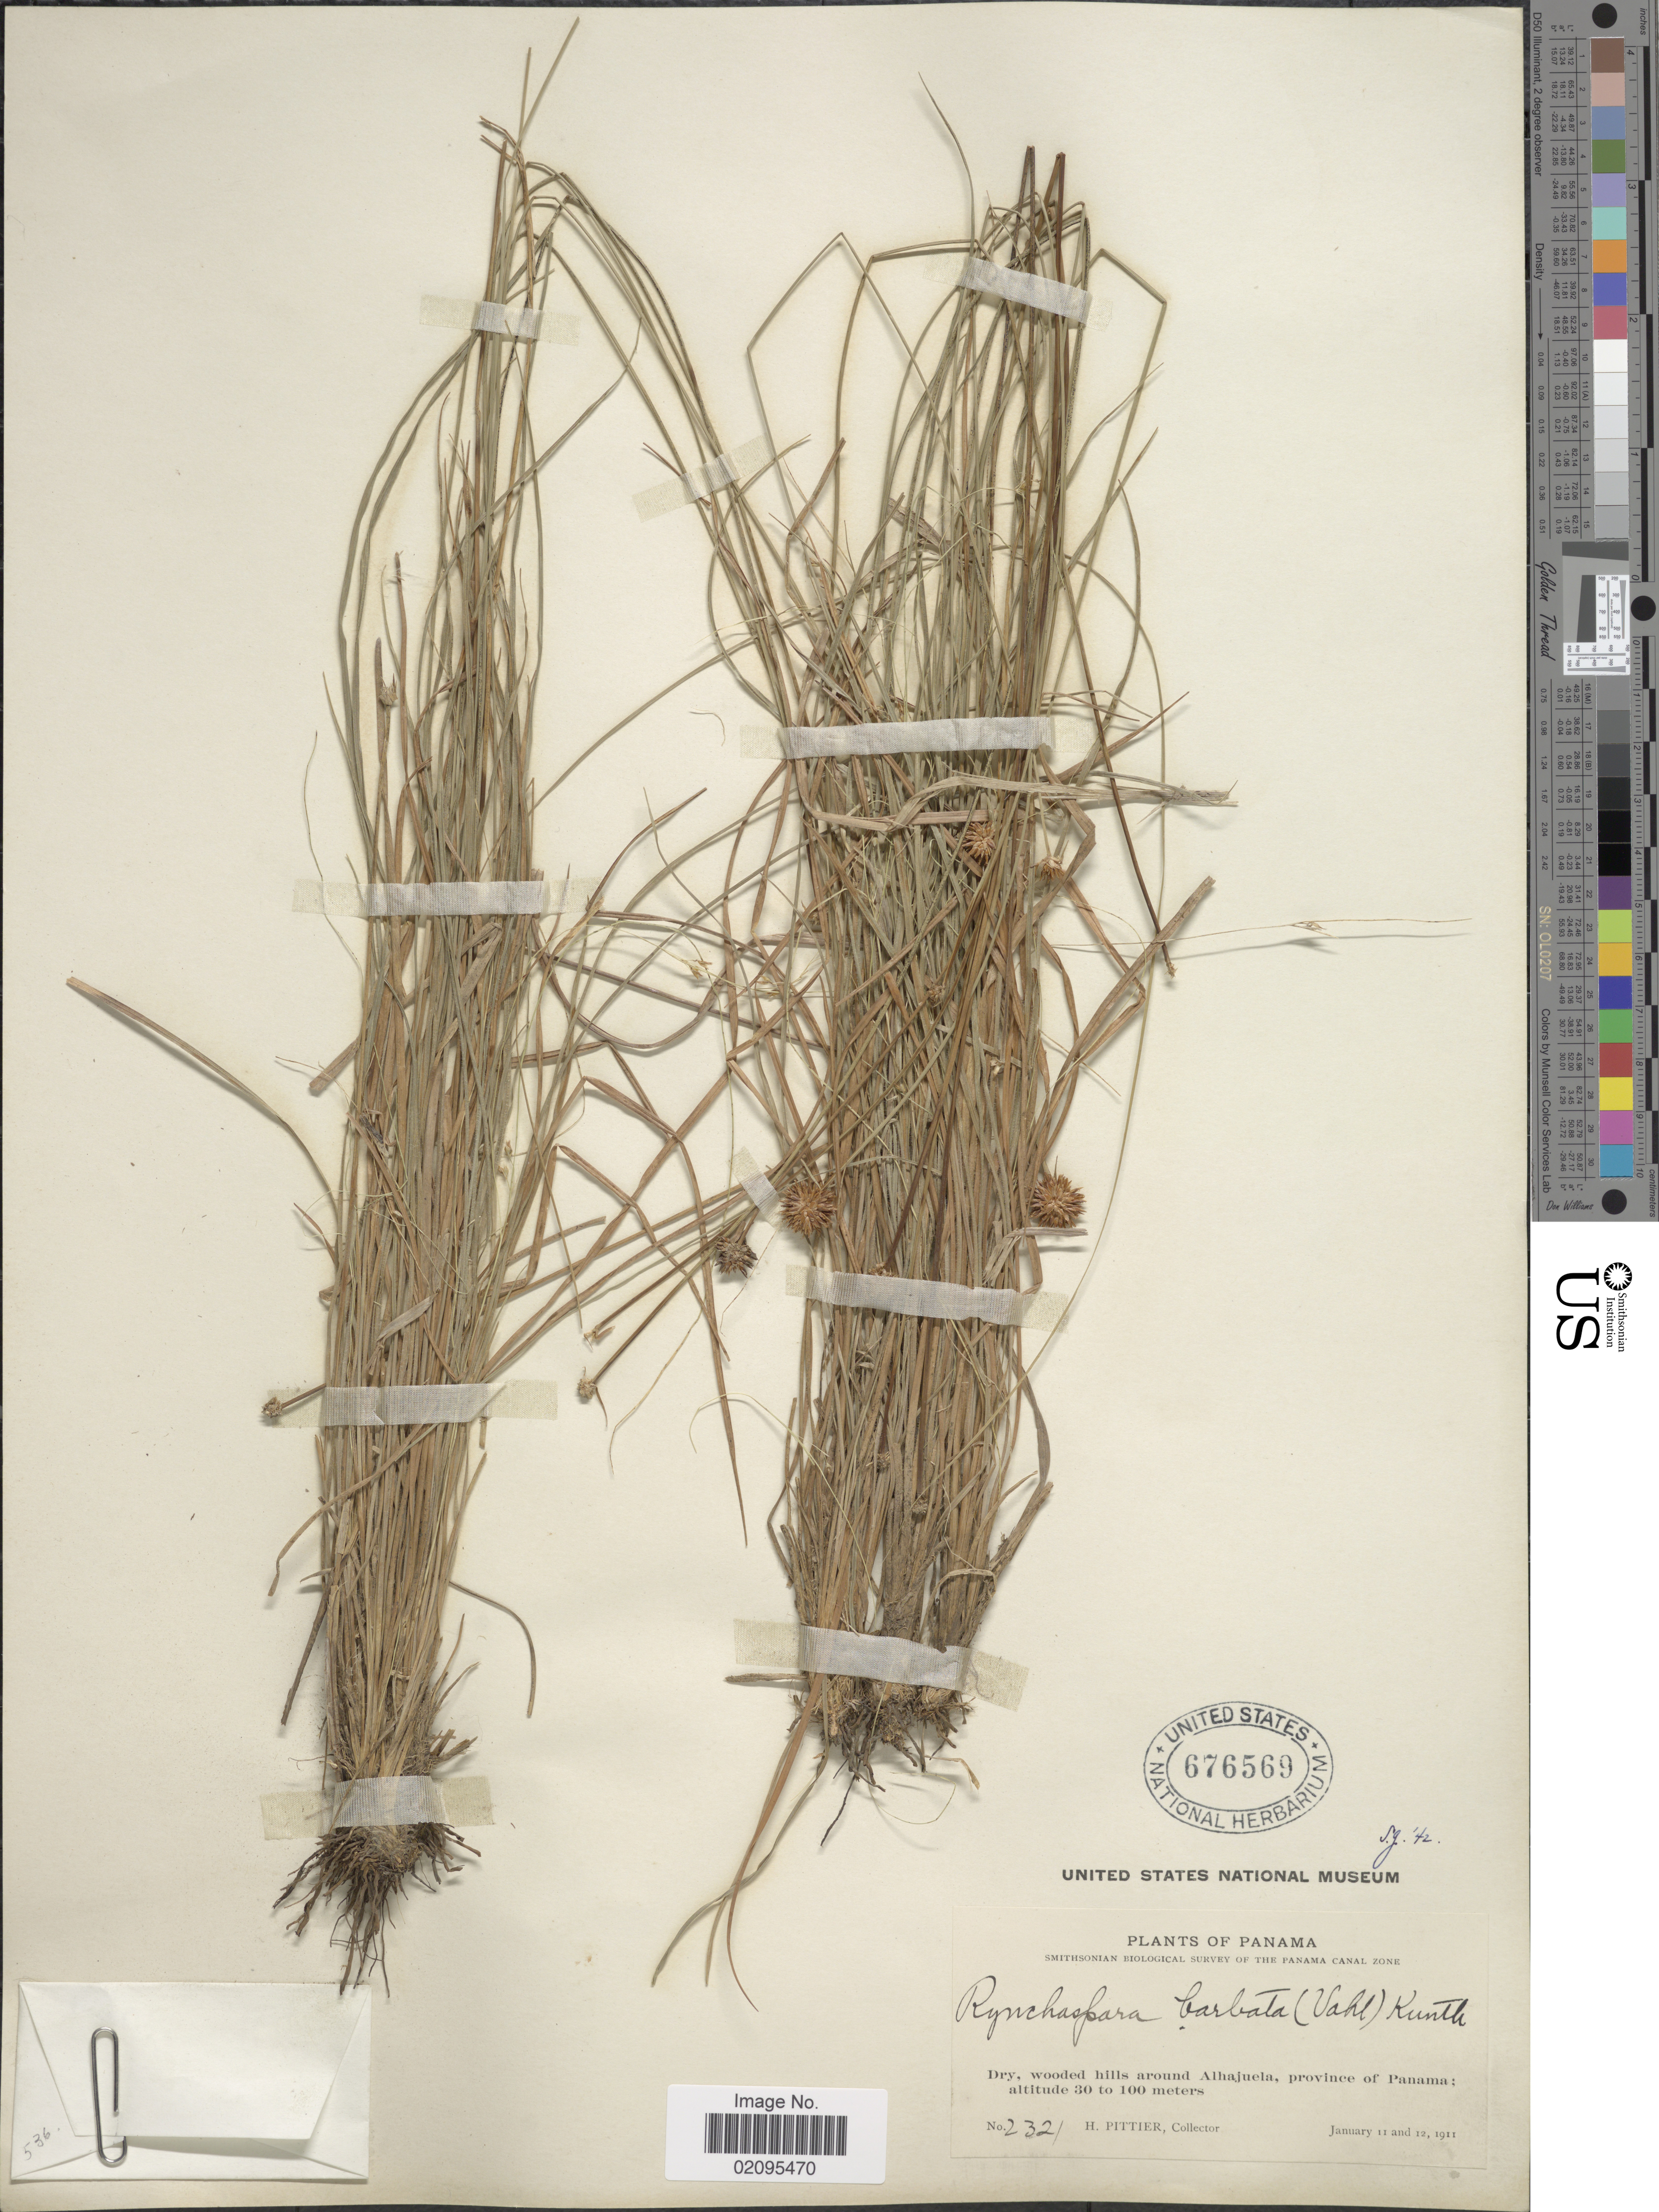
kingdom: Plantae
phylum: Tracheophyta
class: Liliopsida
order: Poales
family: Cyperaceae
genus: Rhynchospora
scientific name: Rhynchospora barbata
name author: (Vahl) Kunth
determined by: Alves, K.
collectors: H. F. Pittier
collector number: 2321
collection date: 1911-01-11/1911-01-12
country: Panama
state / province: Panamá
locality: The Panama Canal Zone, dry, wooded hills around Alhajuela.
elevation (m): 30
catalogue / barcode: US 676569